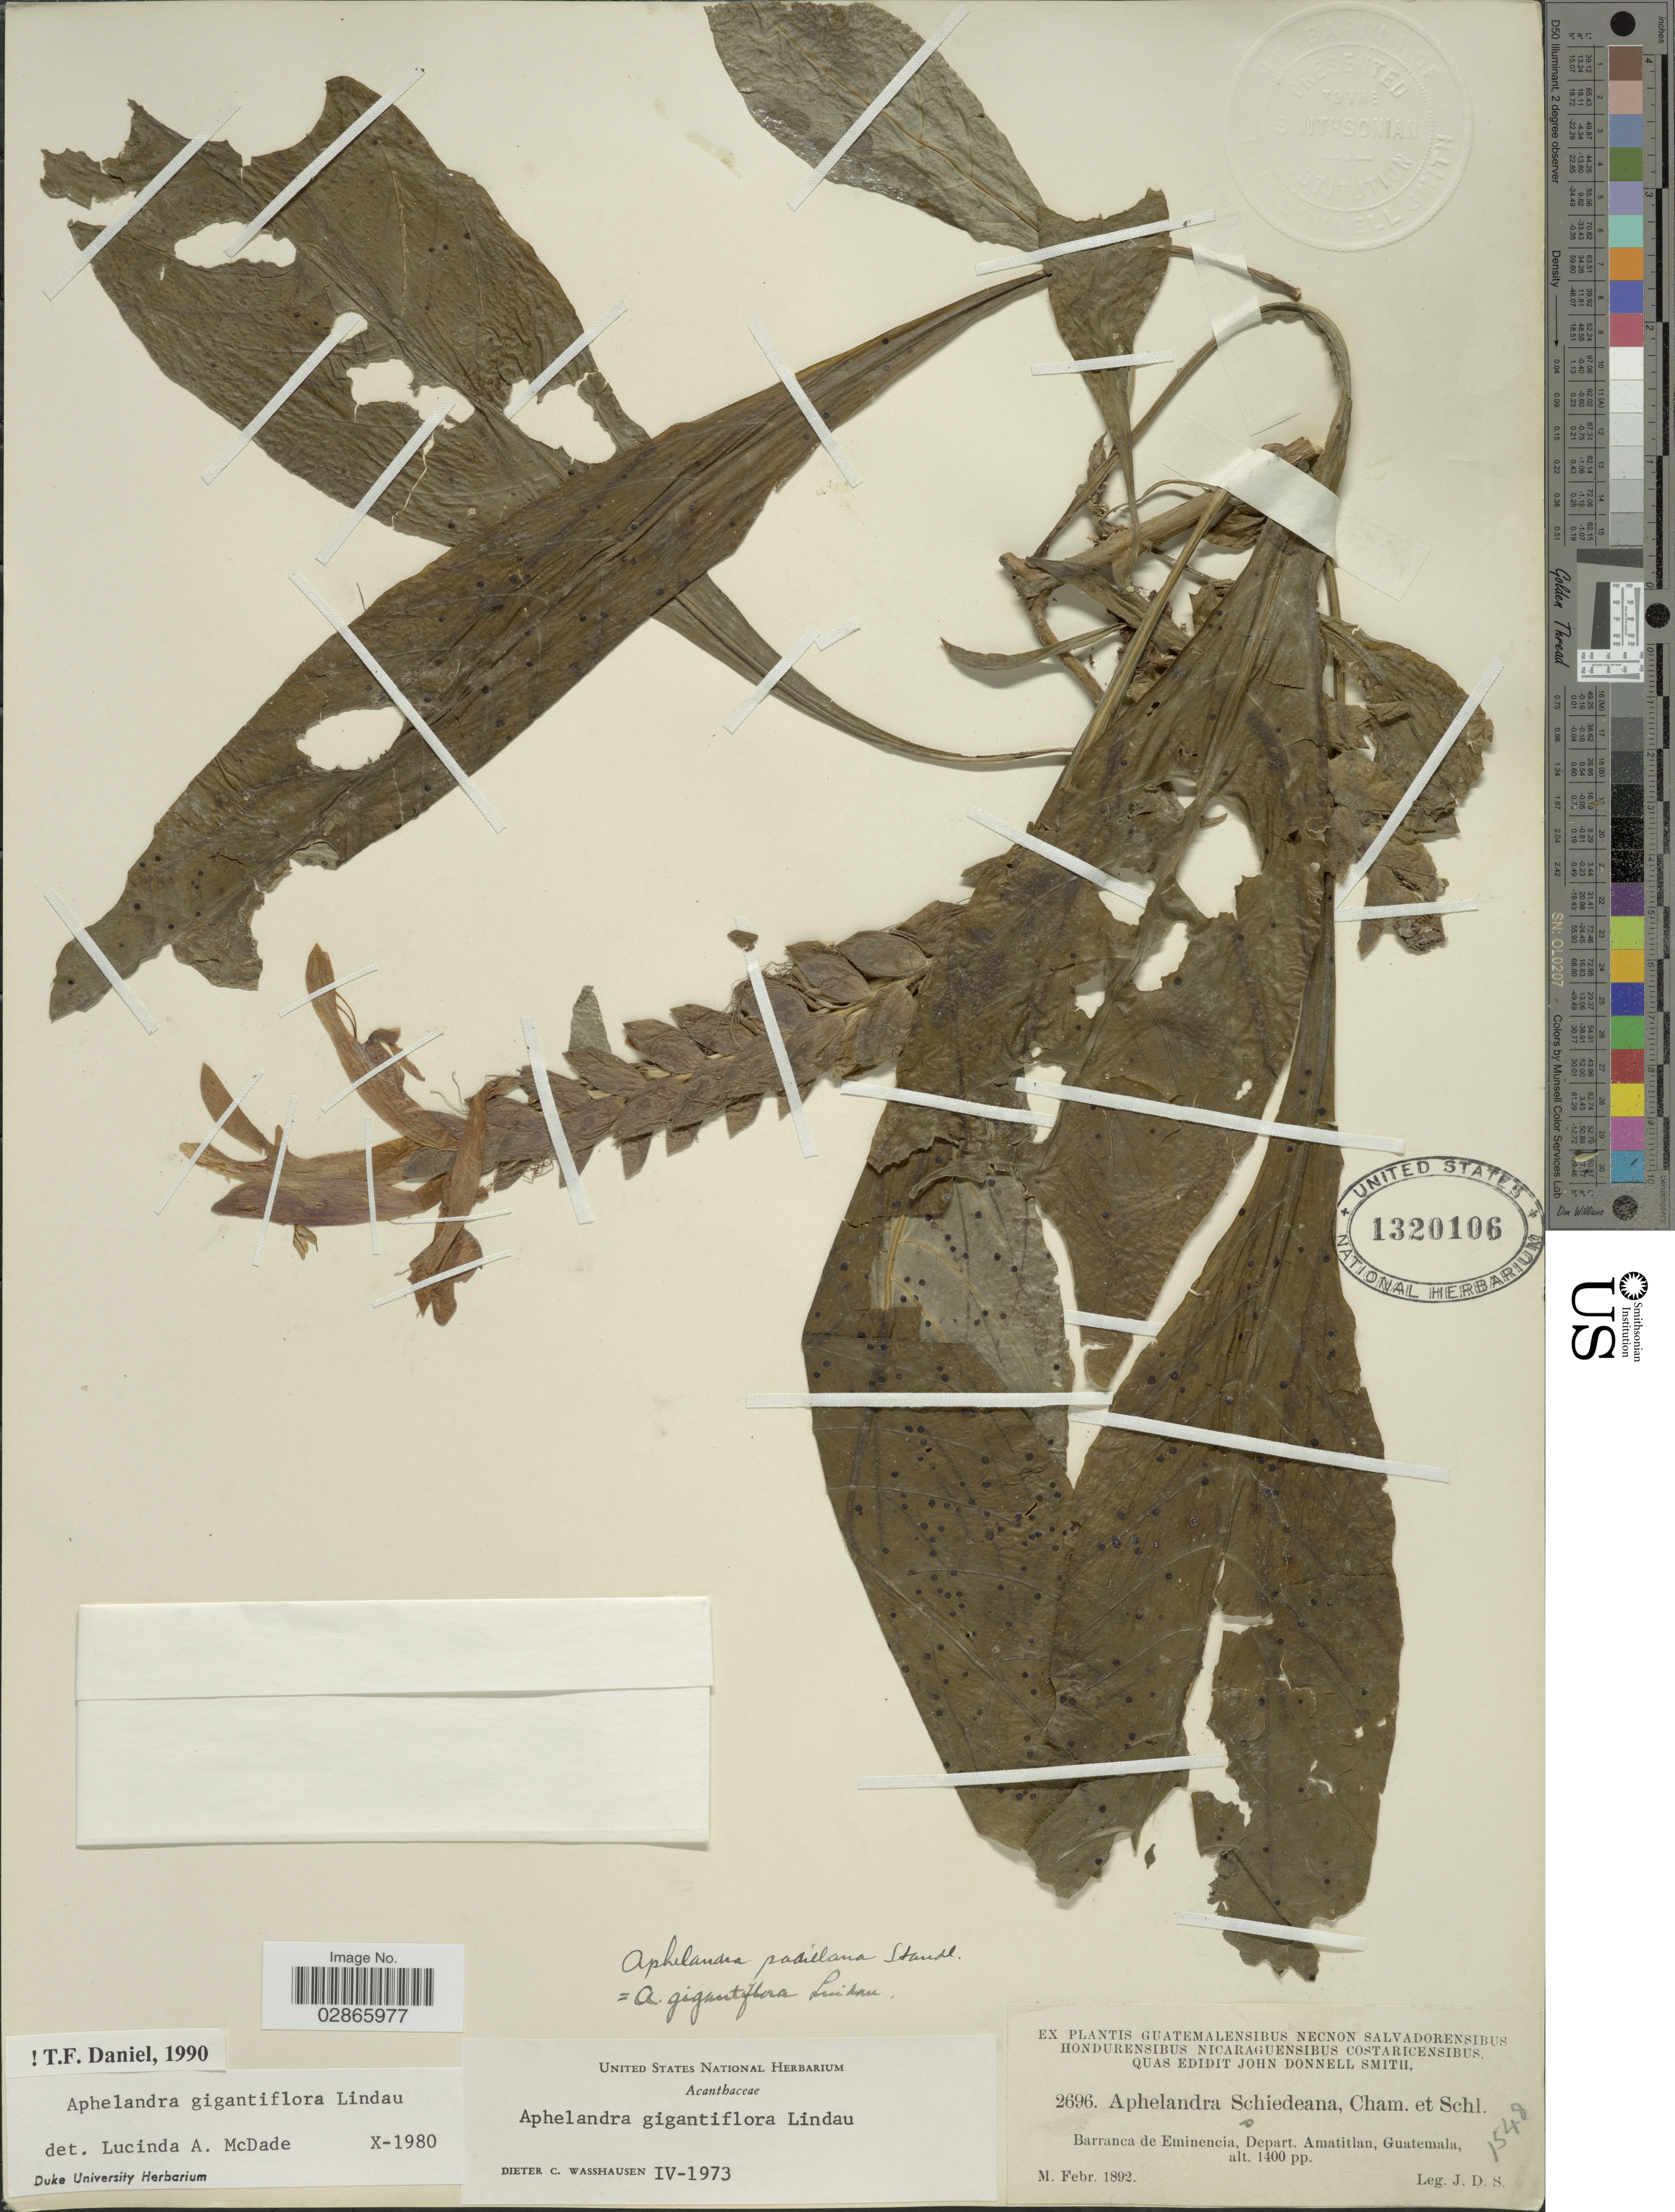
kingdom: Plantae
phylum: Tracheophyta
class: Magnoliopsida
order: Lamiales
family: Acanthaceae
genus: Aphelandra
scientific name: Aphelandra gigantiflora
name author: Lindau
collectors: J. Donnell Smith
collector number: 2696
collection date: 1892-02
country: Guatemala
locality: Barranca de Eminencia, Depart. Amatitlan.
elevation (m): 427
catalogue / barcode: US 1320106